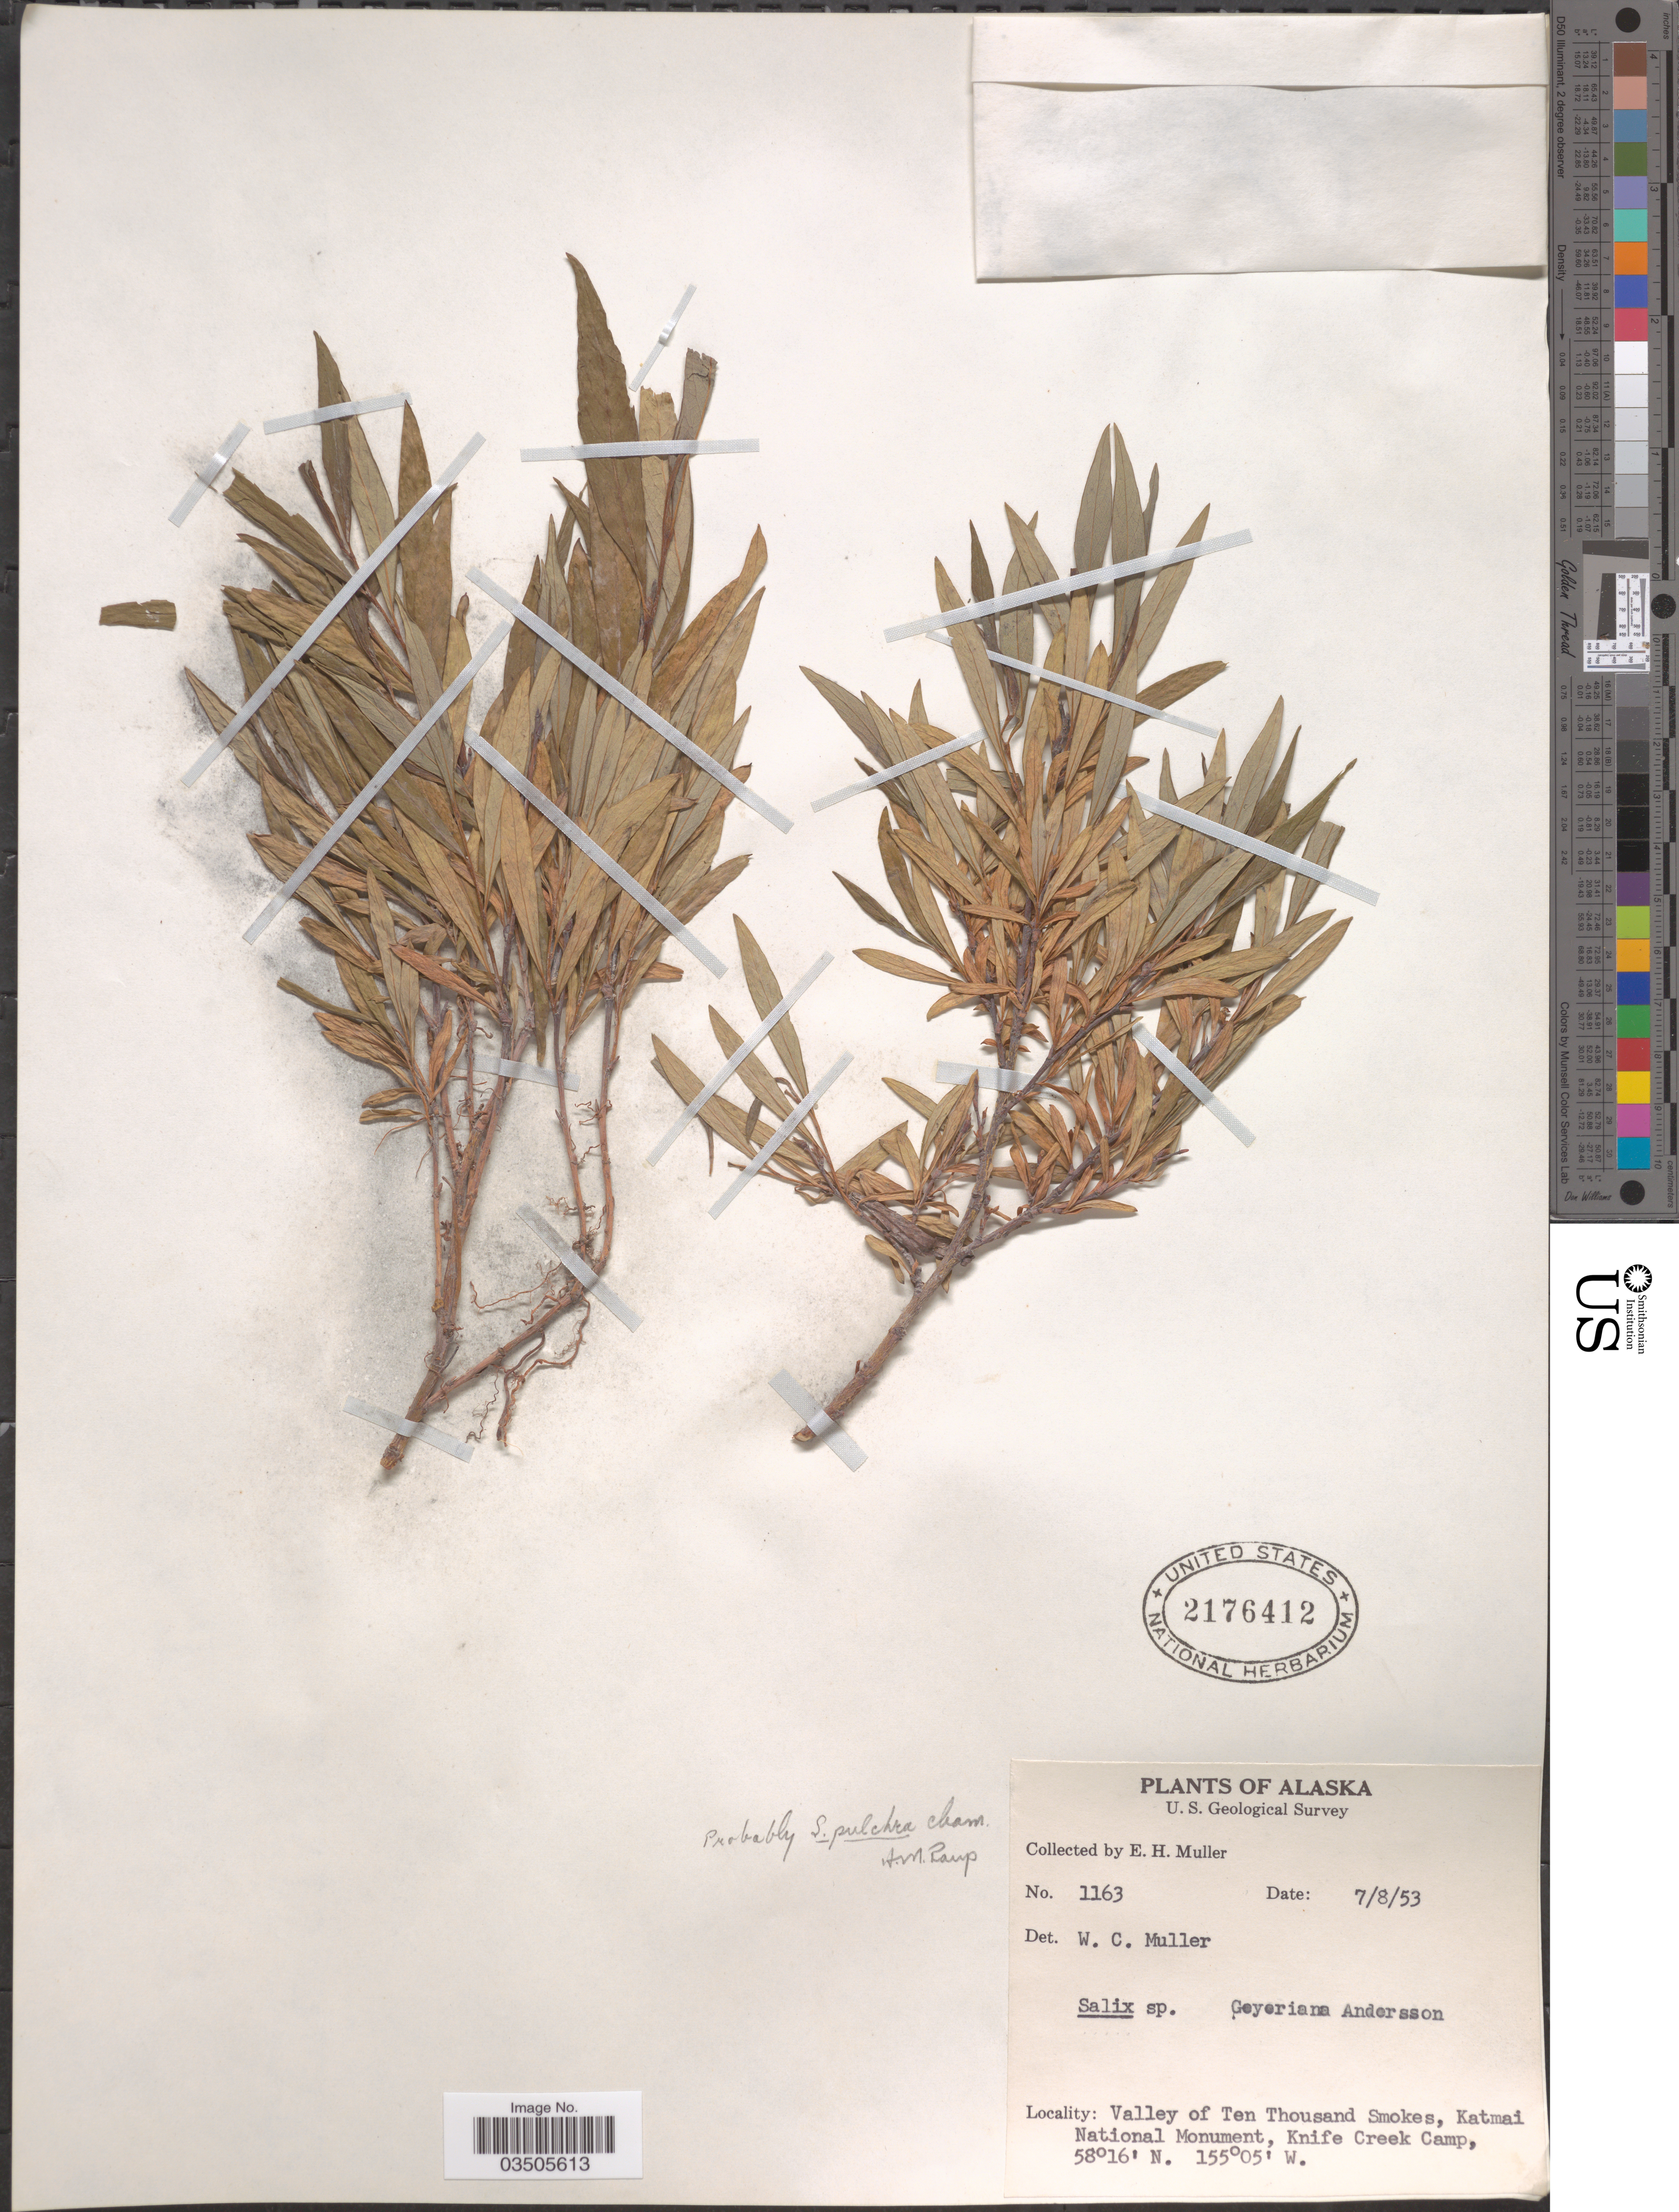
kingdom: Plantae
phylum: Tracheophyta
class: Magnoliopsida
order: Malpighiales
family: Salicaceae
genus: Salix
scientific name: Salix pulchra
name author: Cham.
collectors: E. H. Muller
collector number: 1163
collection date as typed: Transcribed d/m/y: 8/7/53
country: United States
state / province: Alaska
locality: Valley of Ten Thousand Smokes, Katmai National Monument, Knife Creek Camp.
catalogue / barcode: US 2176412